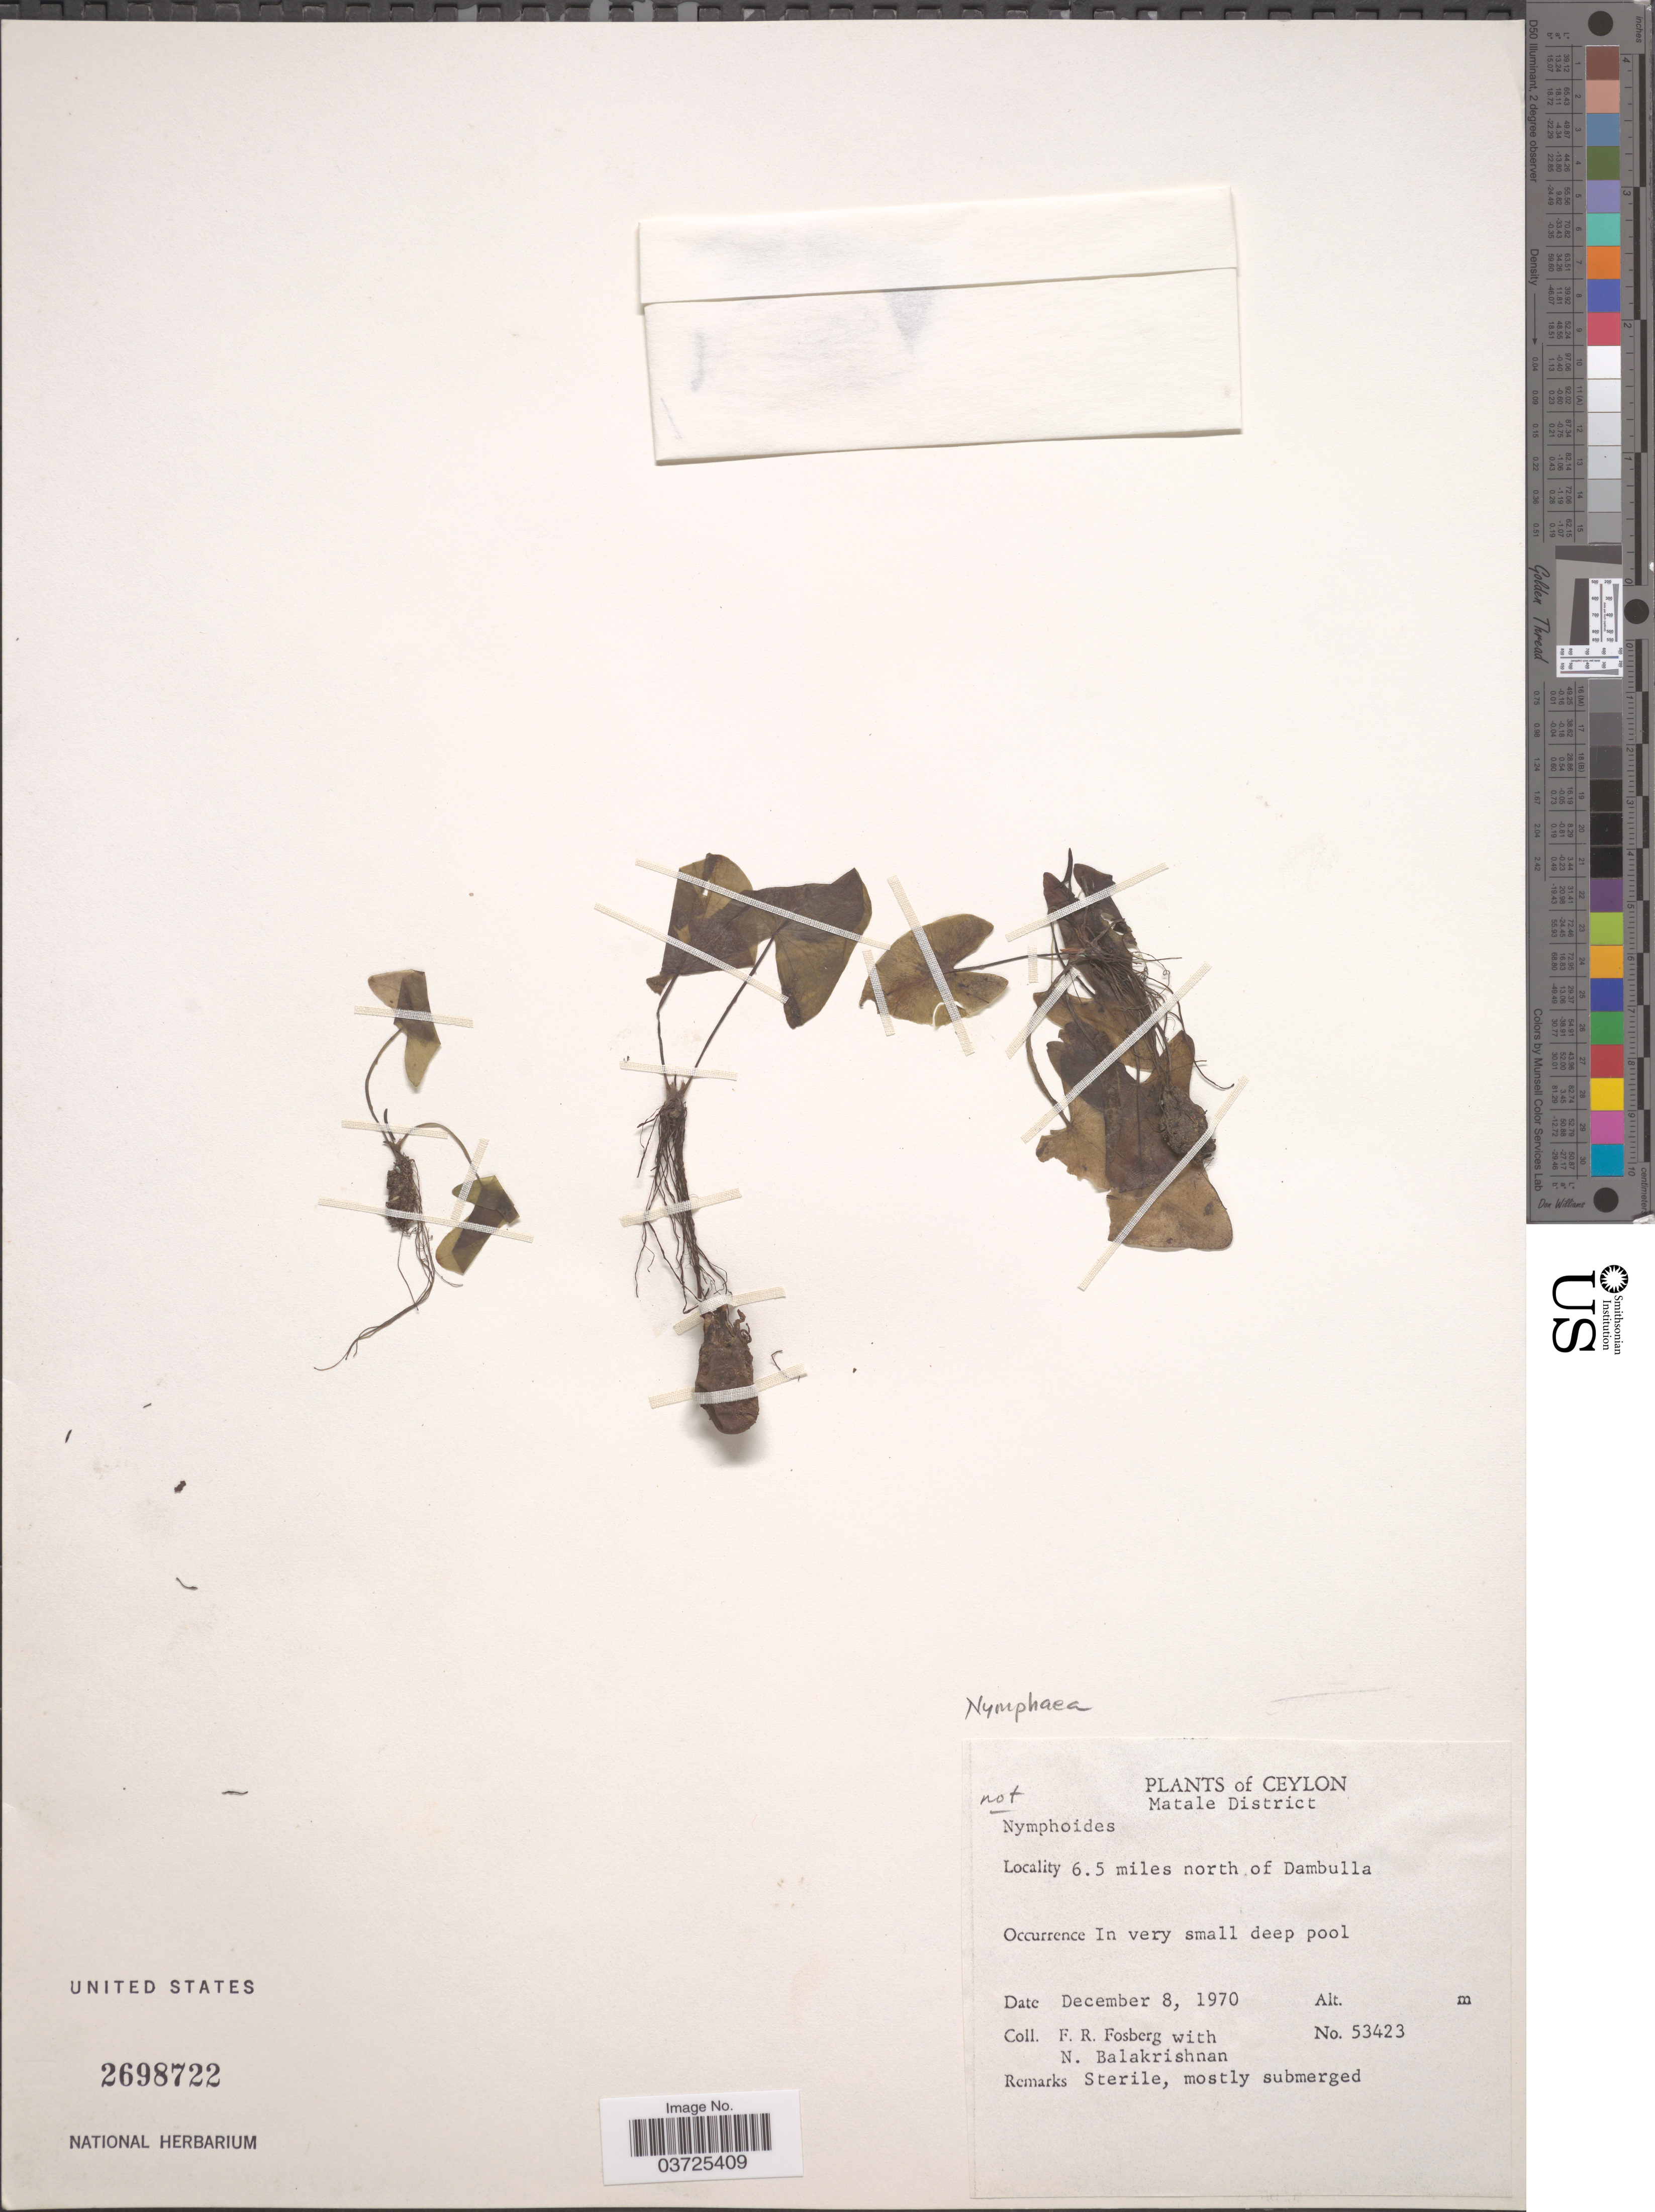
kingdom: Plantae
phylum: Tracheophyta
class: Magnoliopsida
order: Nymphaeales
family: Nymphaeaceae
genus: Nymphaea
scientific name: Nymphaea sp.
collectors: F. R. Fosberg & N. Balakrishnan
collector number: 53423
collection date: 1970-12-08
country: Sri Lanka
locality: Ceylon. Matale District. 6.5 miles north of Dambulla.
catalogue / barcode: US 2698722